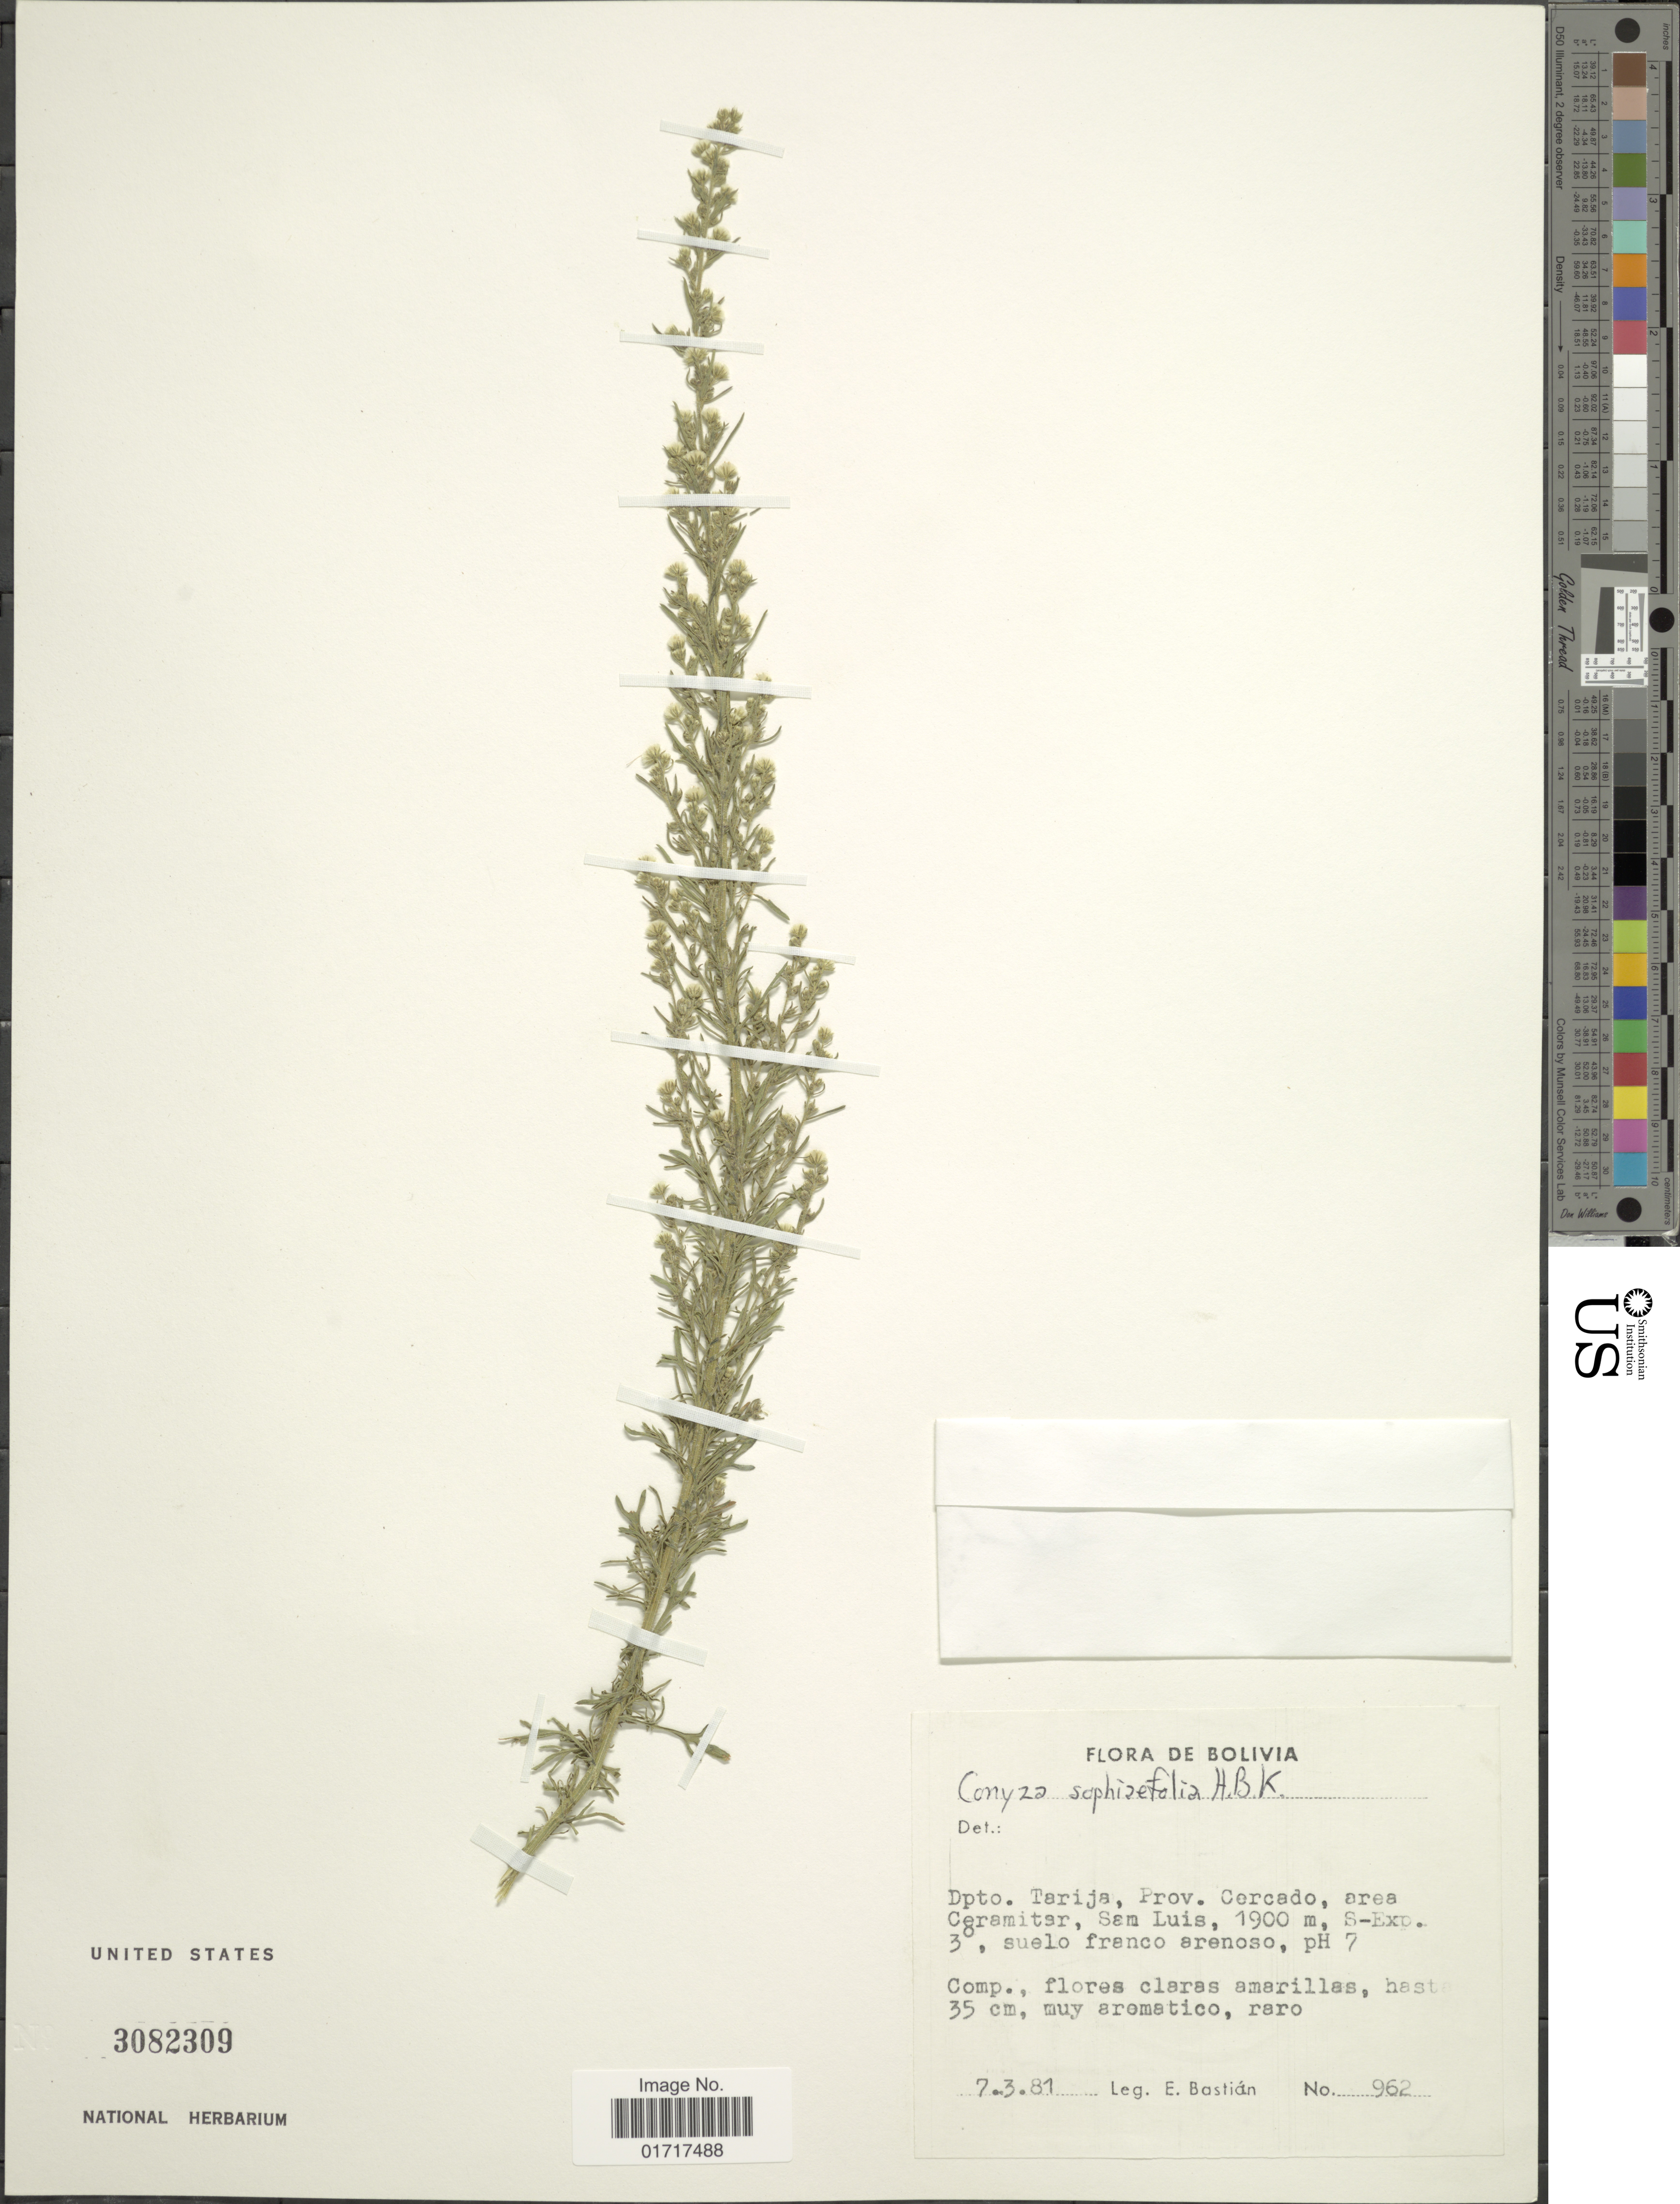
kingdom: Plantae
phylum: Tracheophyta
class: Magnoliopsida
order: Asterales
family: Asteraceae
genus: Conyza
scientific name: Conyza sophiaefolia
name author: Kunth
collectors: E. Bastion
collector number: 962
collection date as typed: Transcribed d/m/y: 7/3/81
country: Bolivia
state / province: Tarija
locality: Dpto. Tarija, Prov. Cercado, area Ceramitar, Sam Luis,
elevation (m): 1900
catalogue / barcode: US 3082309